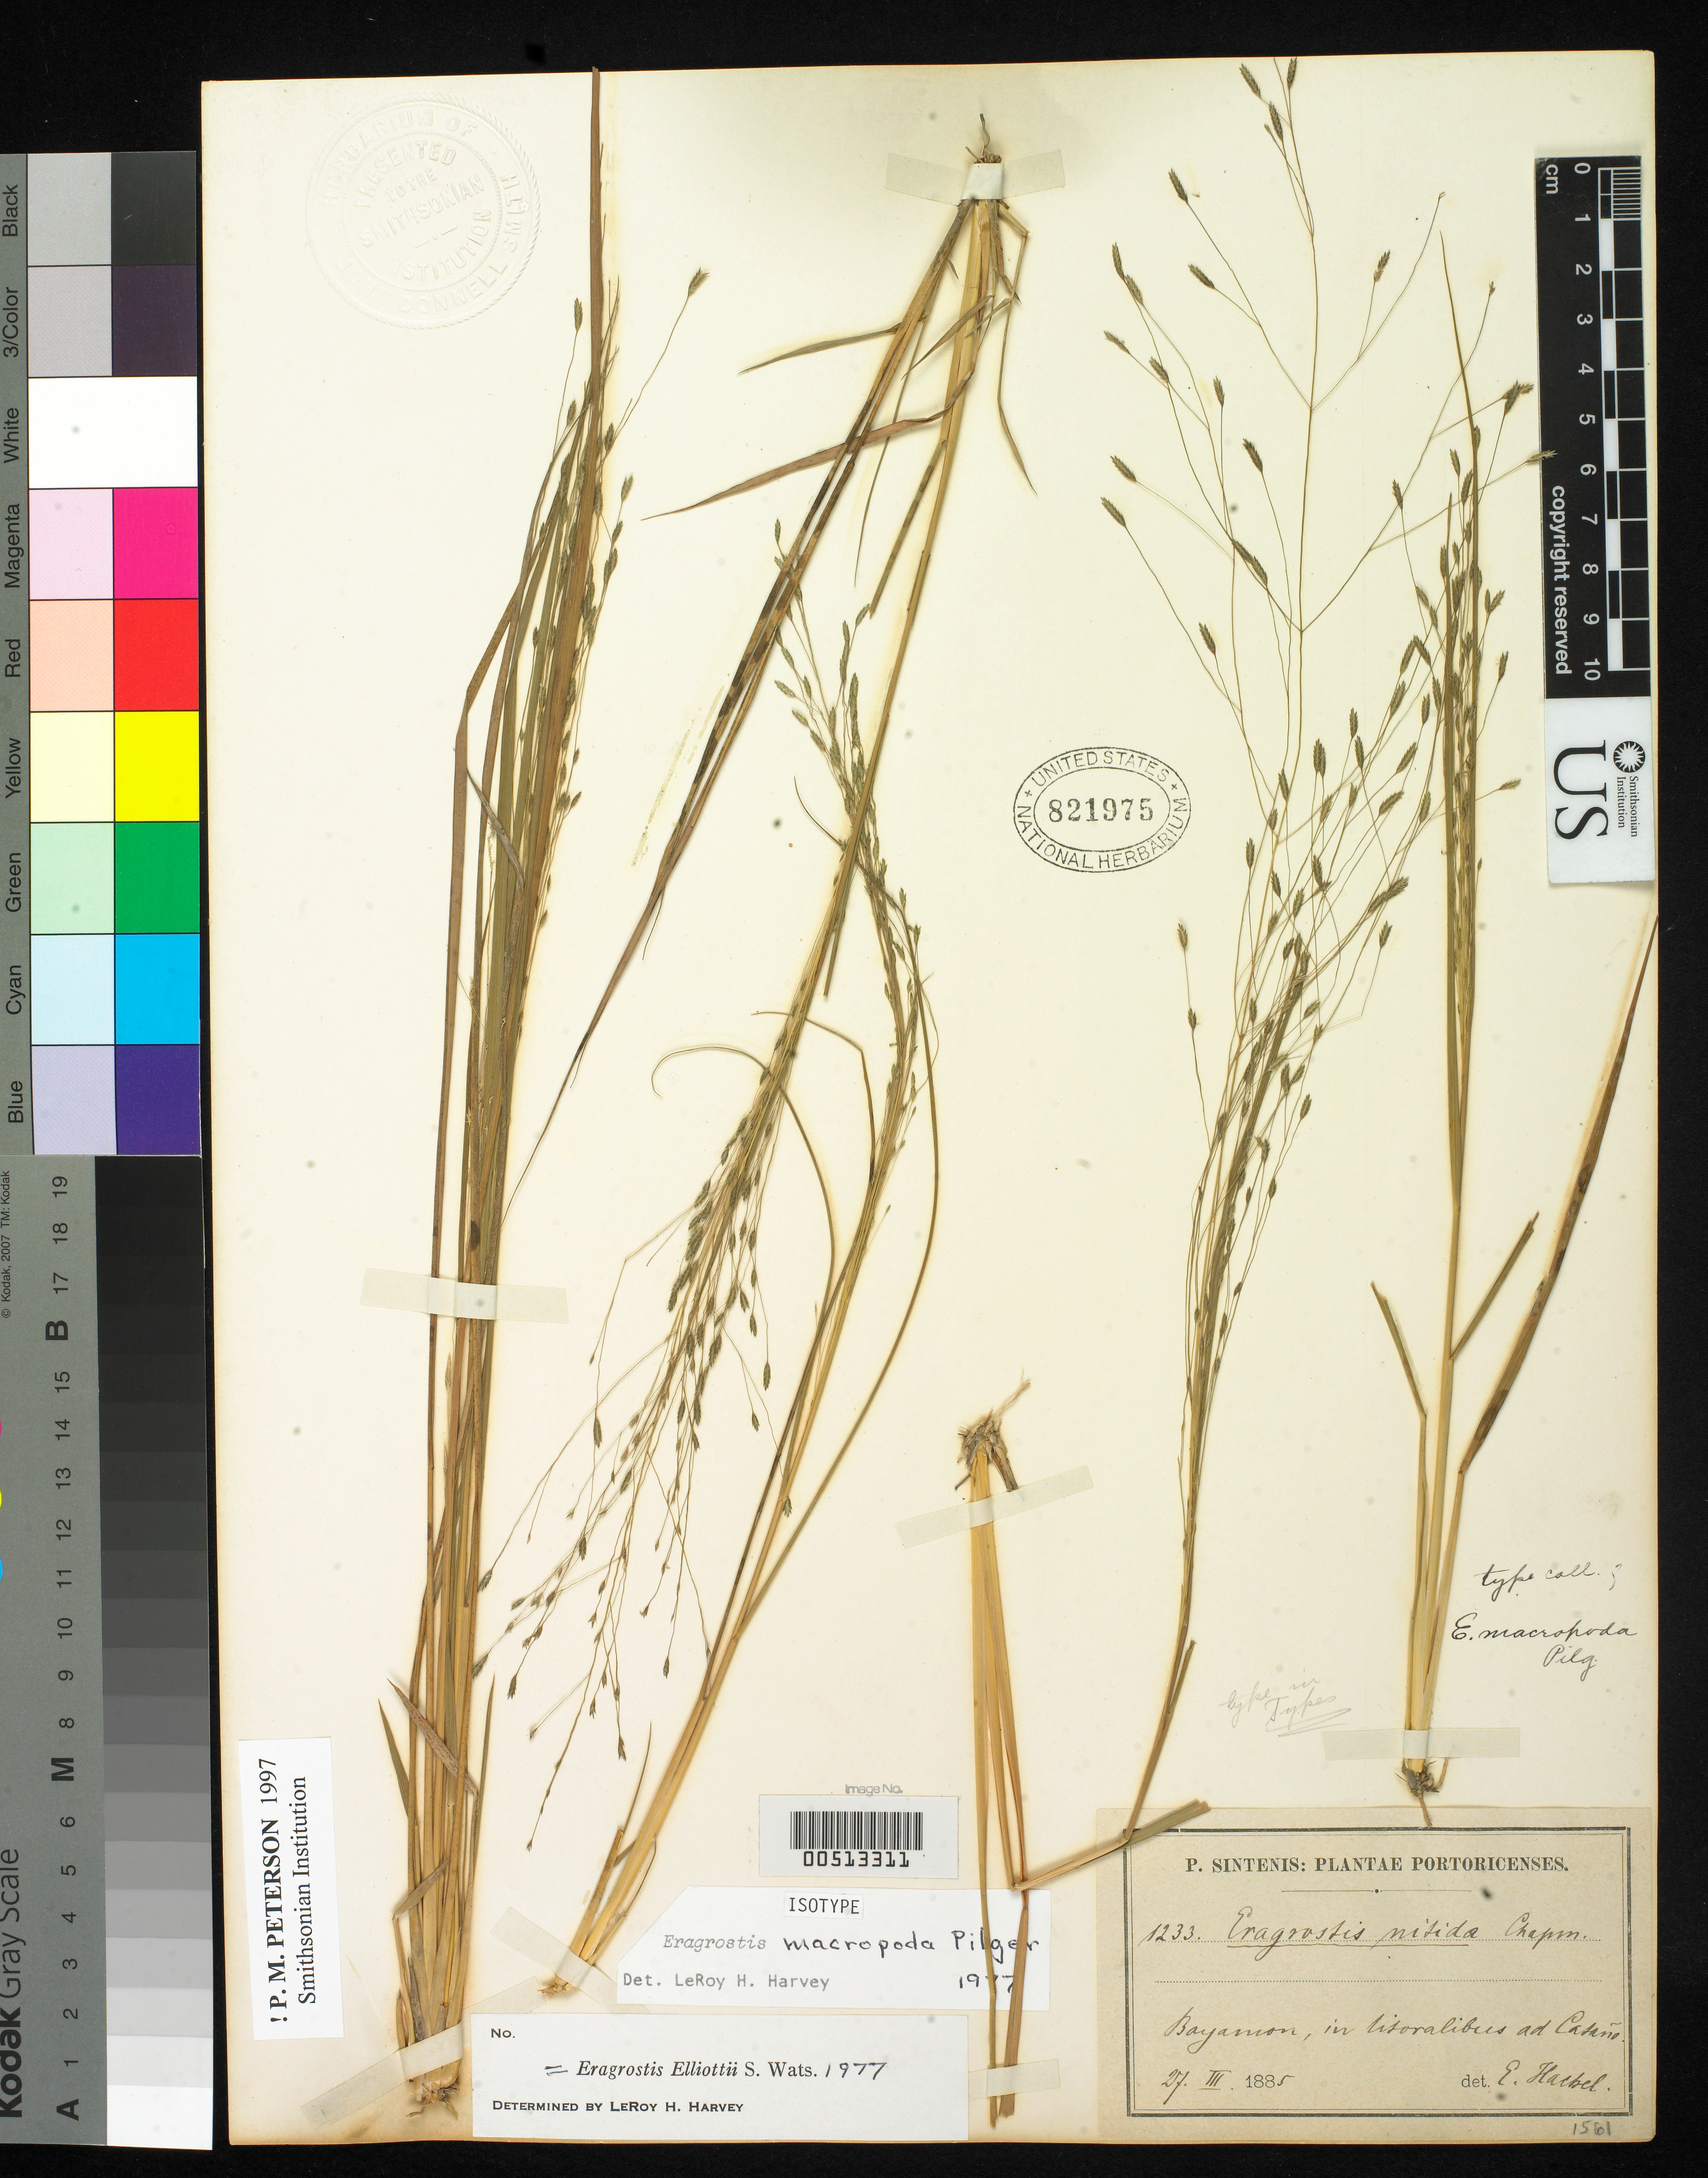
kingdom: Plantae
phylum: Tracheophyta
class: Liliopsida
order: Poales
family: Poaceae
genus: Eragrostis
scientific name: Eragrostis macropoda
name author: Pilg.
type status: Isotype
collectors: P. Sintenis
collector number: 1233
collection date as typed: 27 Mar 1885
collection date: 1885-03-27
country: Puerto Rico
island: Greater Antilles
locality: Bayamon, in litoralibus as Catano. [Bayamon, along seashore as (?) Catano.]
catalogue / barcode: US 821975